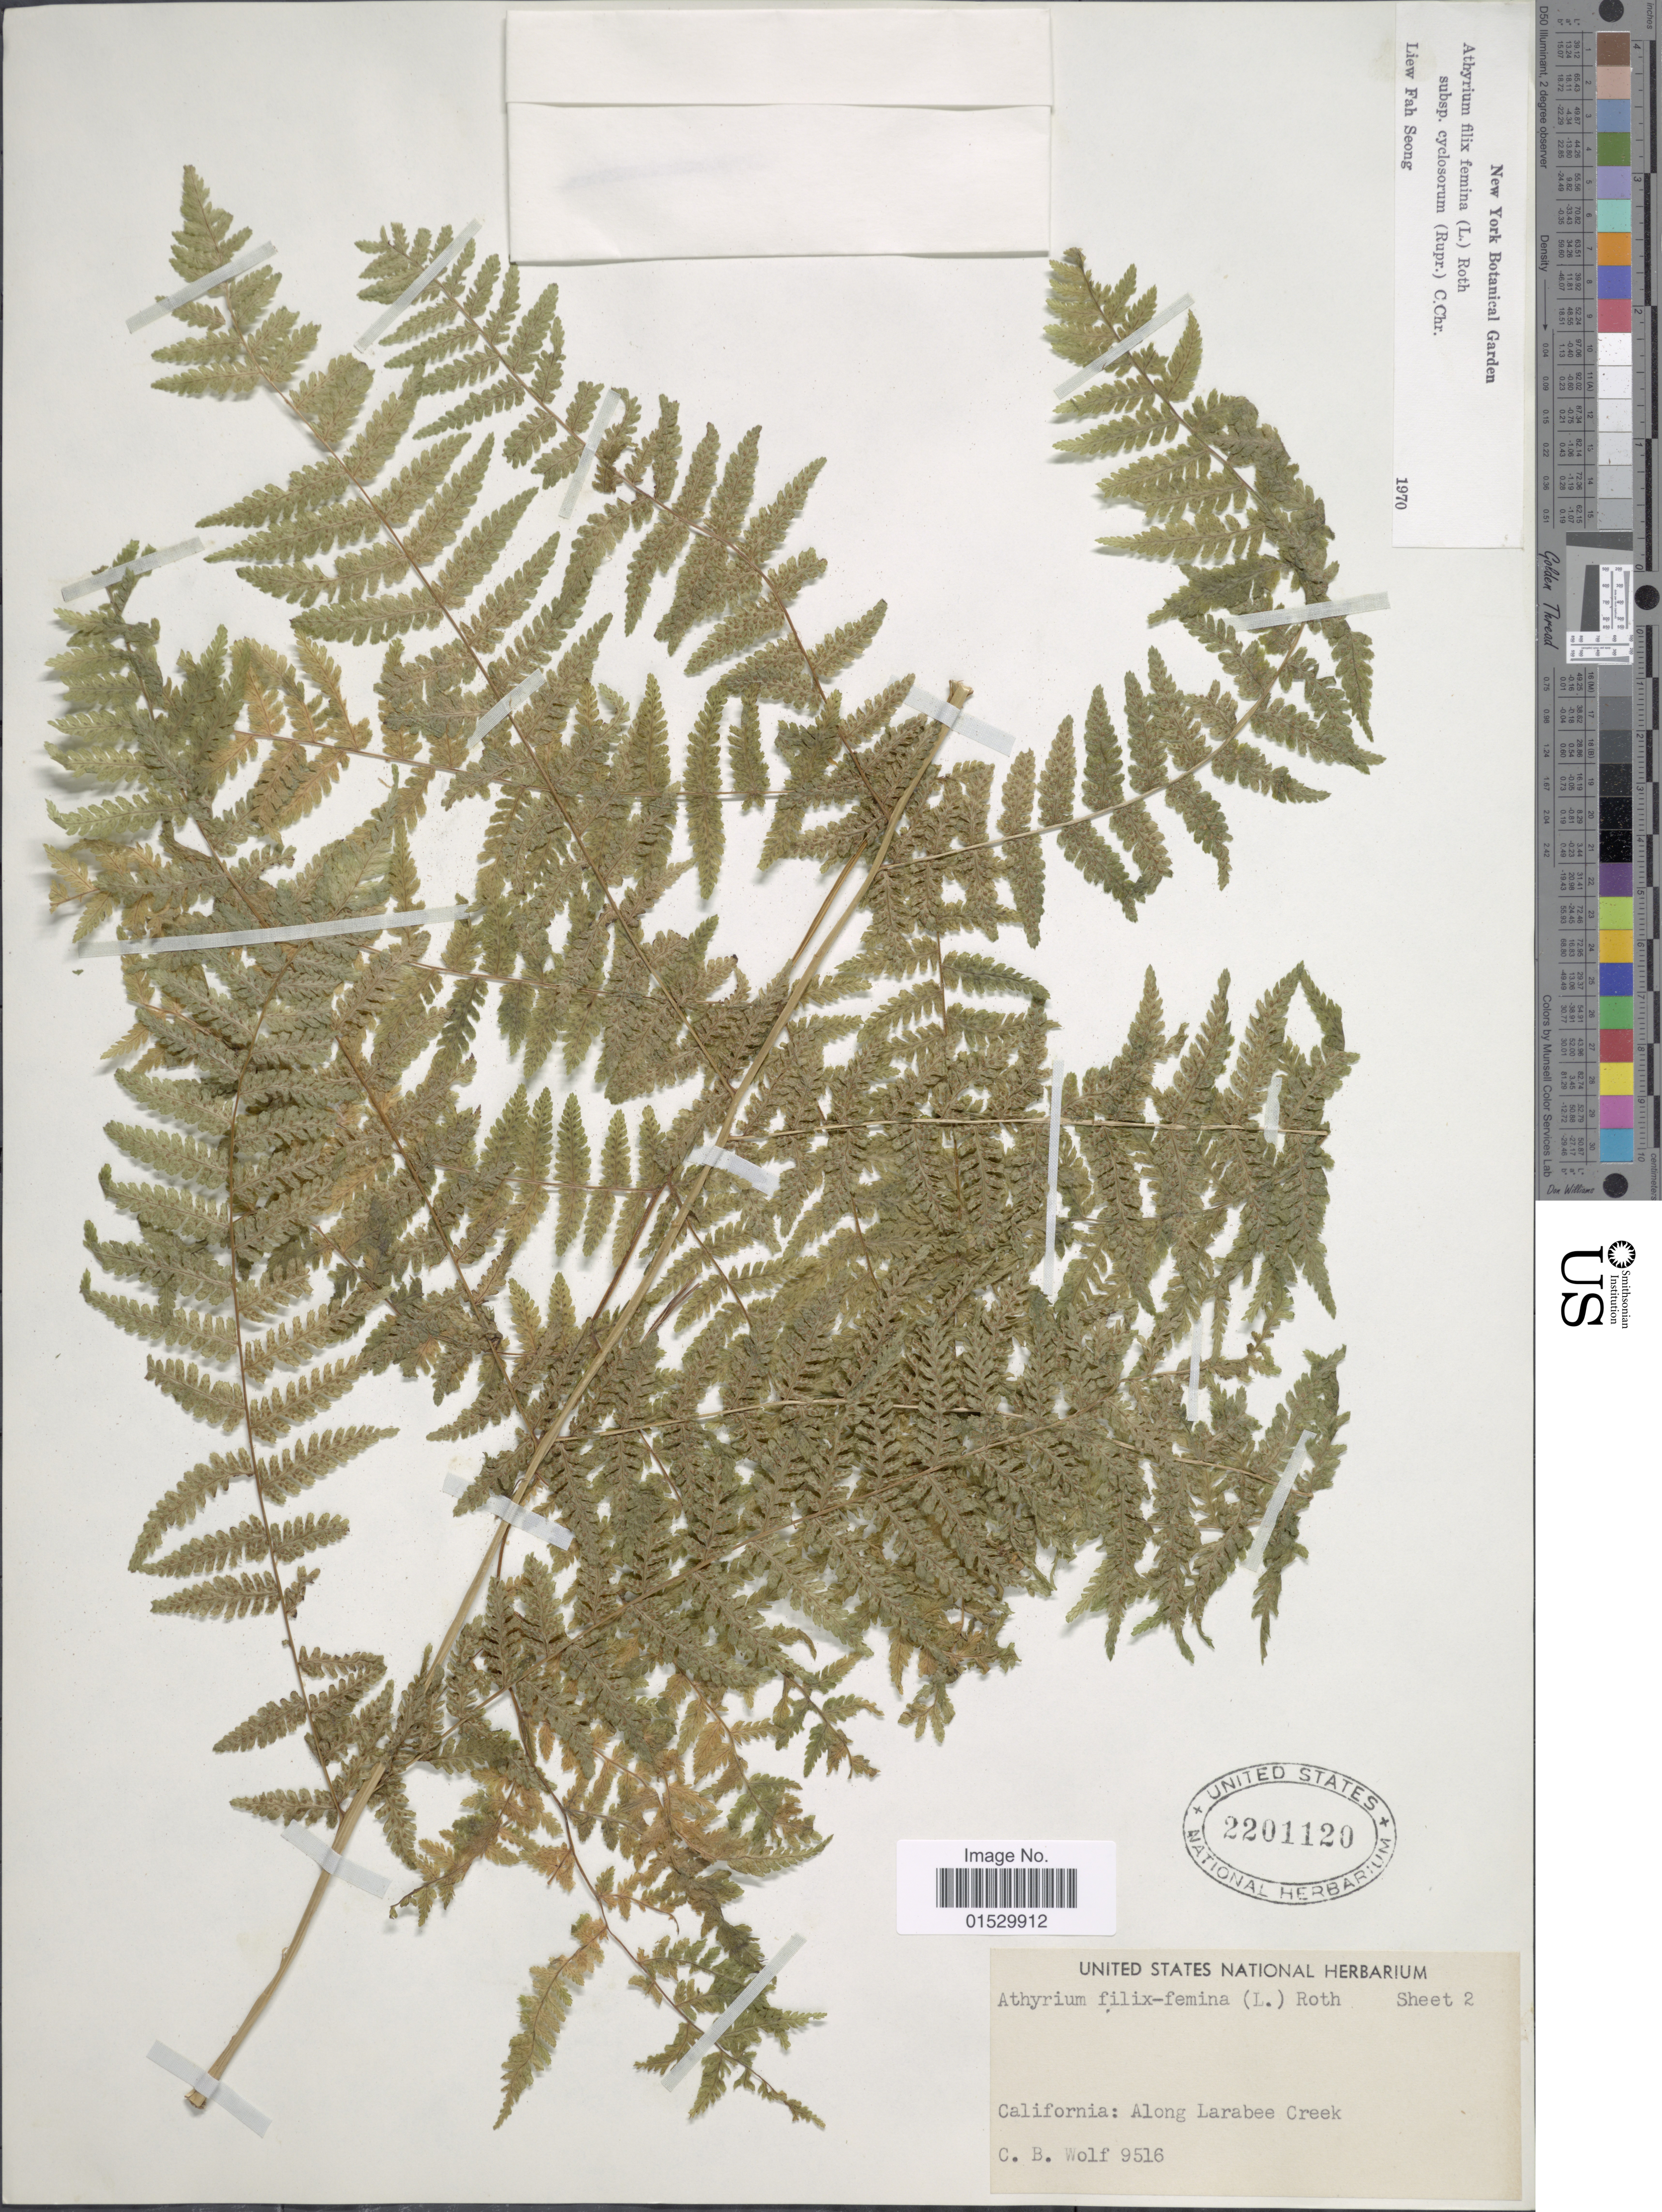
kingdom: Plantae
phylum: Tracheophyta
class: Polypodiopsida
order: Polypodiales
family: Athyriaceae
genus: Athyrium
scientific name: Athyrium filix-femina subsp. cyclosorum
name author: (Rupr.) C. Chr.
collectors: C. B. Wolf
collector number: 9516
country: United States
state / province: California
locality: Along Larabee Creek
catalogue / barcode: US 2201120